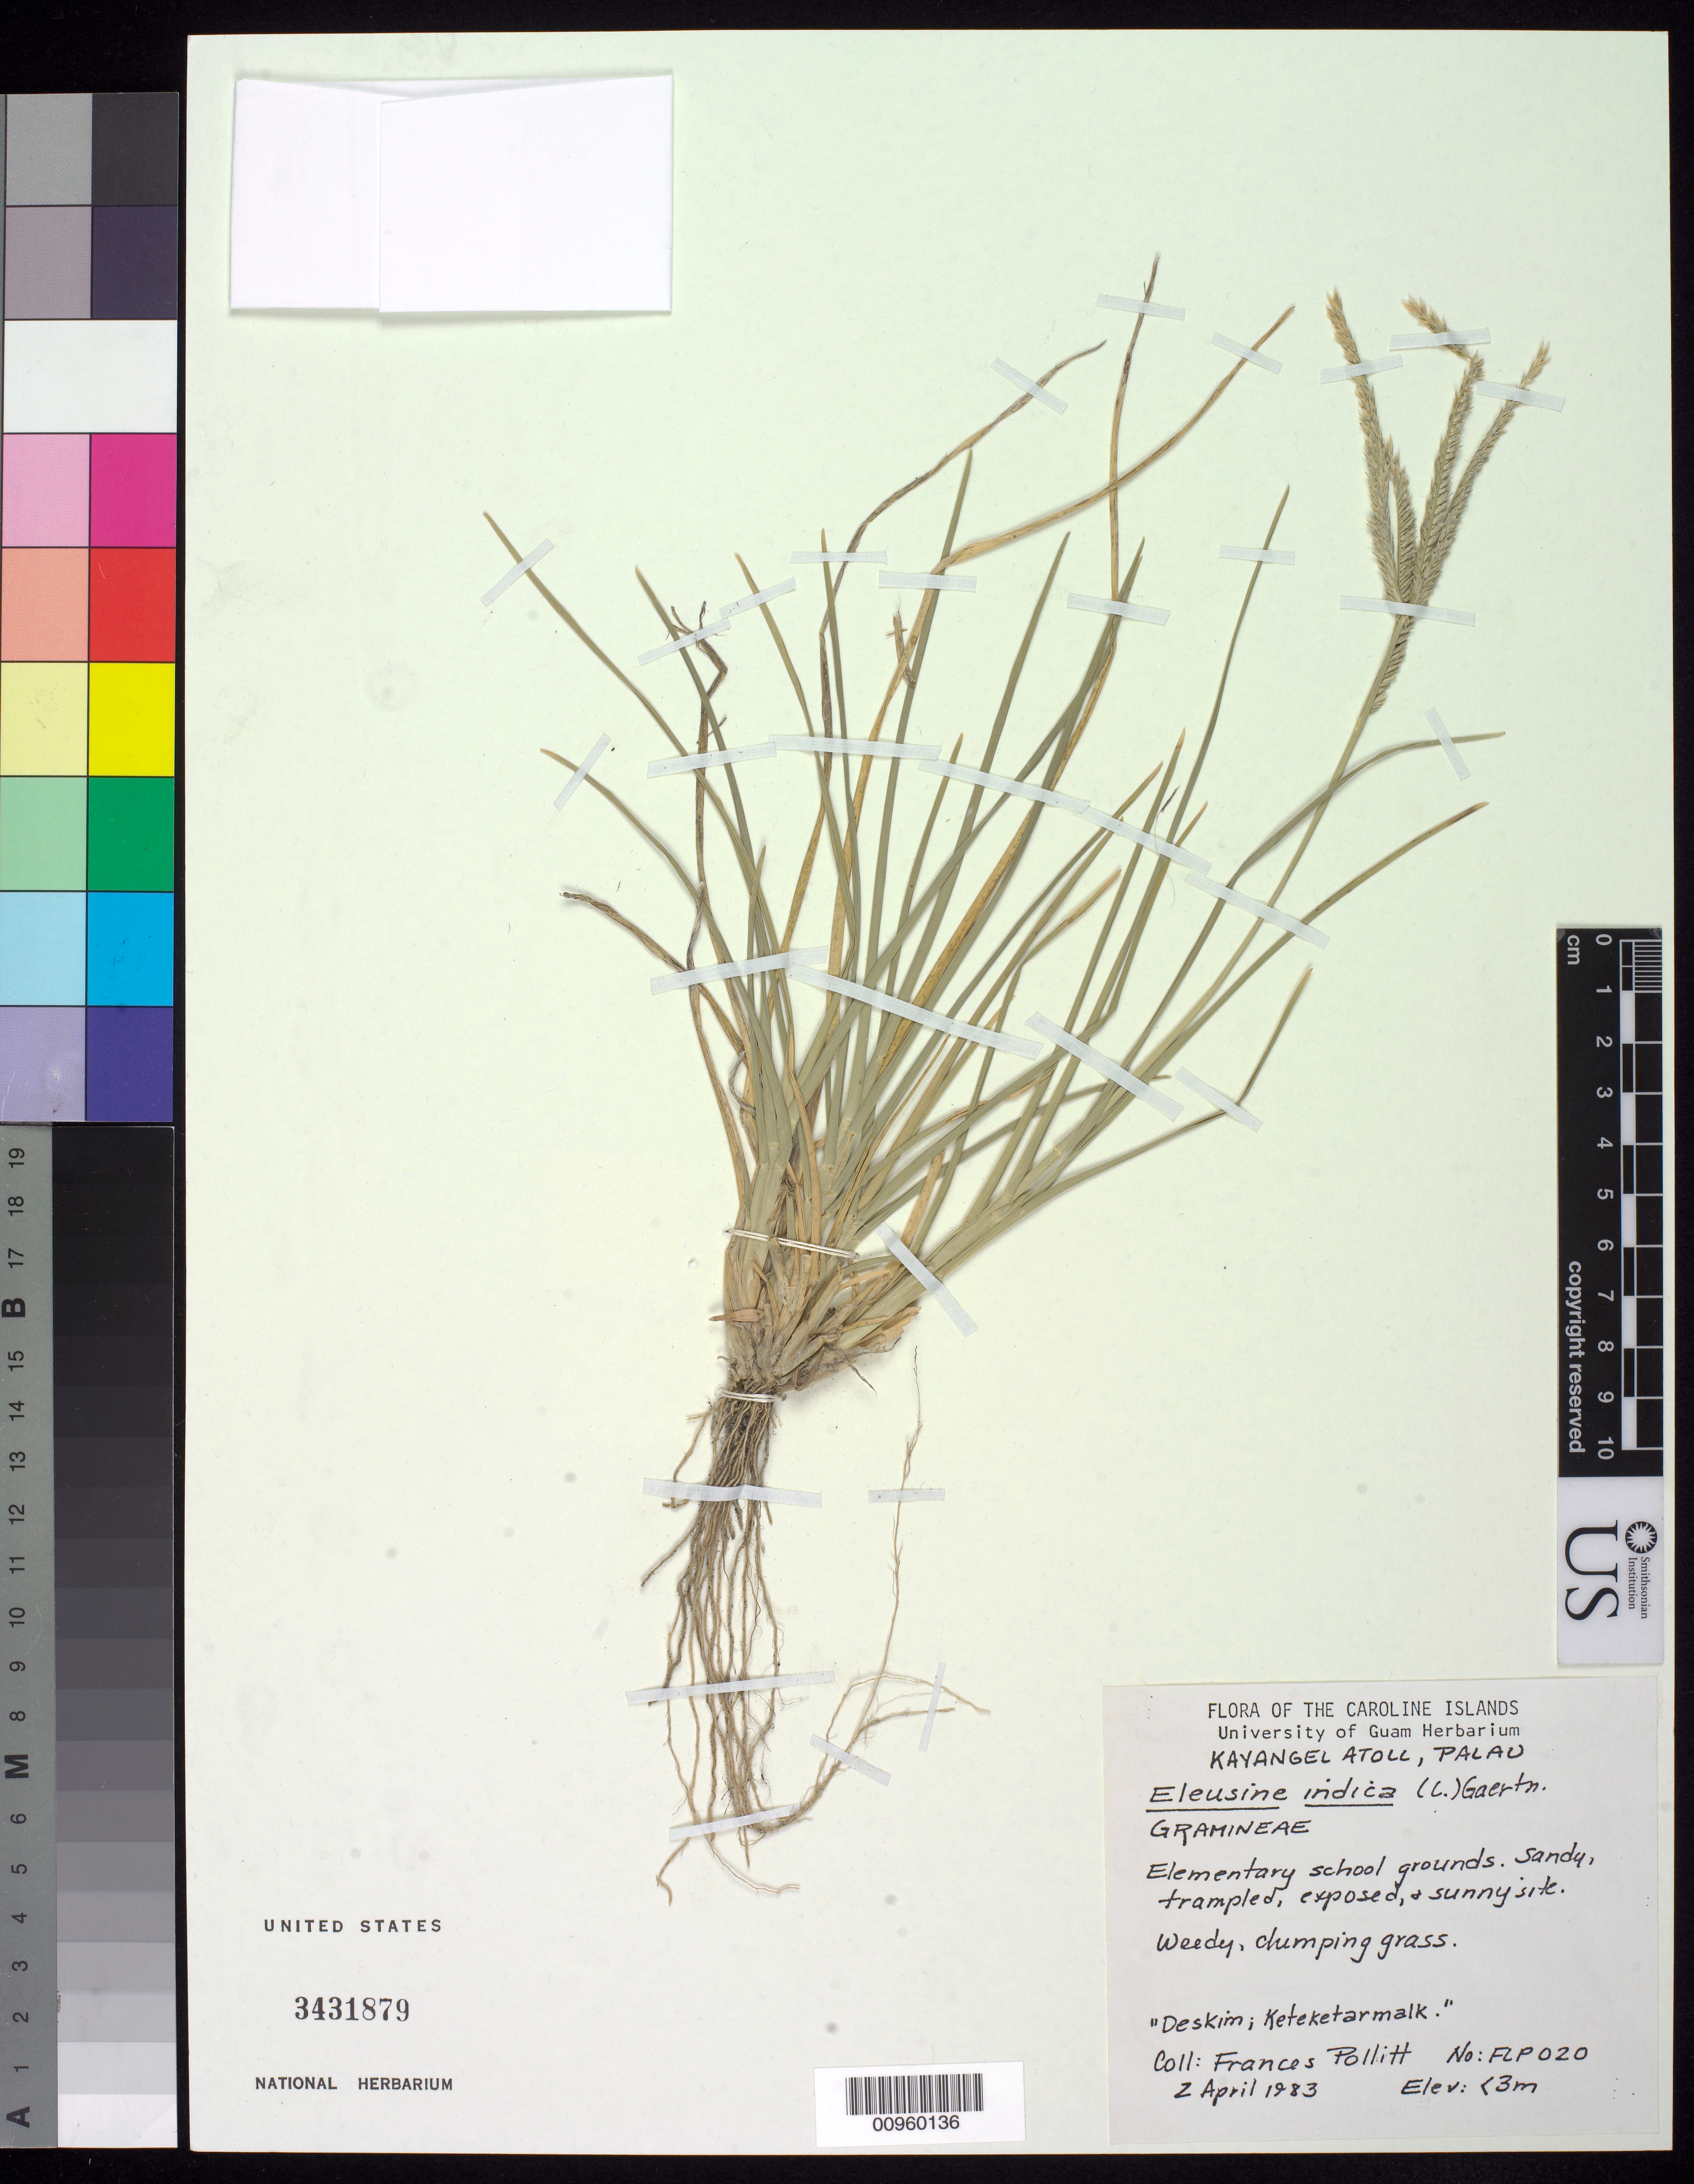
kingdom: Plantae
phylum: Tracheophyta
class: Liliopsida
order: Poales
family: Poaceae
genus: Eleusine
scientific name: Eleusine indica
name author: (L.) Gaertn.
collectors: F. Pollitt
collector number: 020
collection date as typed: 02 Apr 1983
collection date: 1983-04-02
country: Palau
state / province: Kayangel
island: Ngcheangel [Kayangel] Atoll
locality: Elemetrary school grounds. Sandy, trampled, exposed, and sunny site.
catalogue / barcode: US 3431879